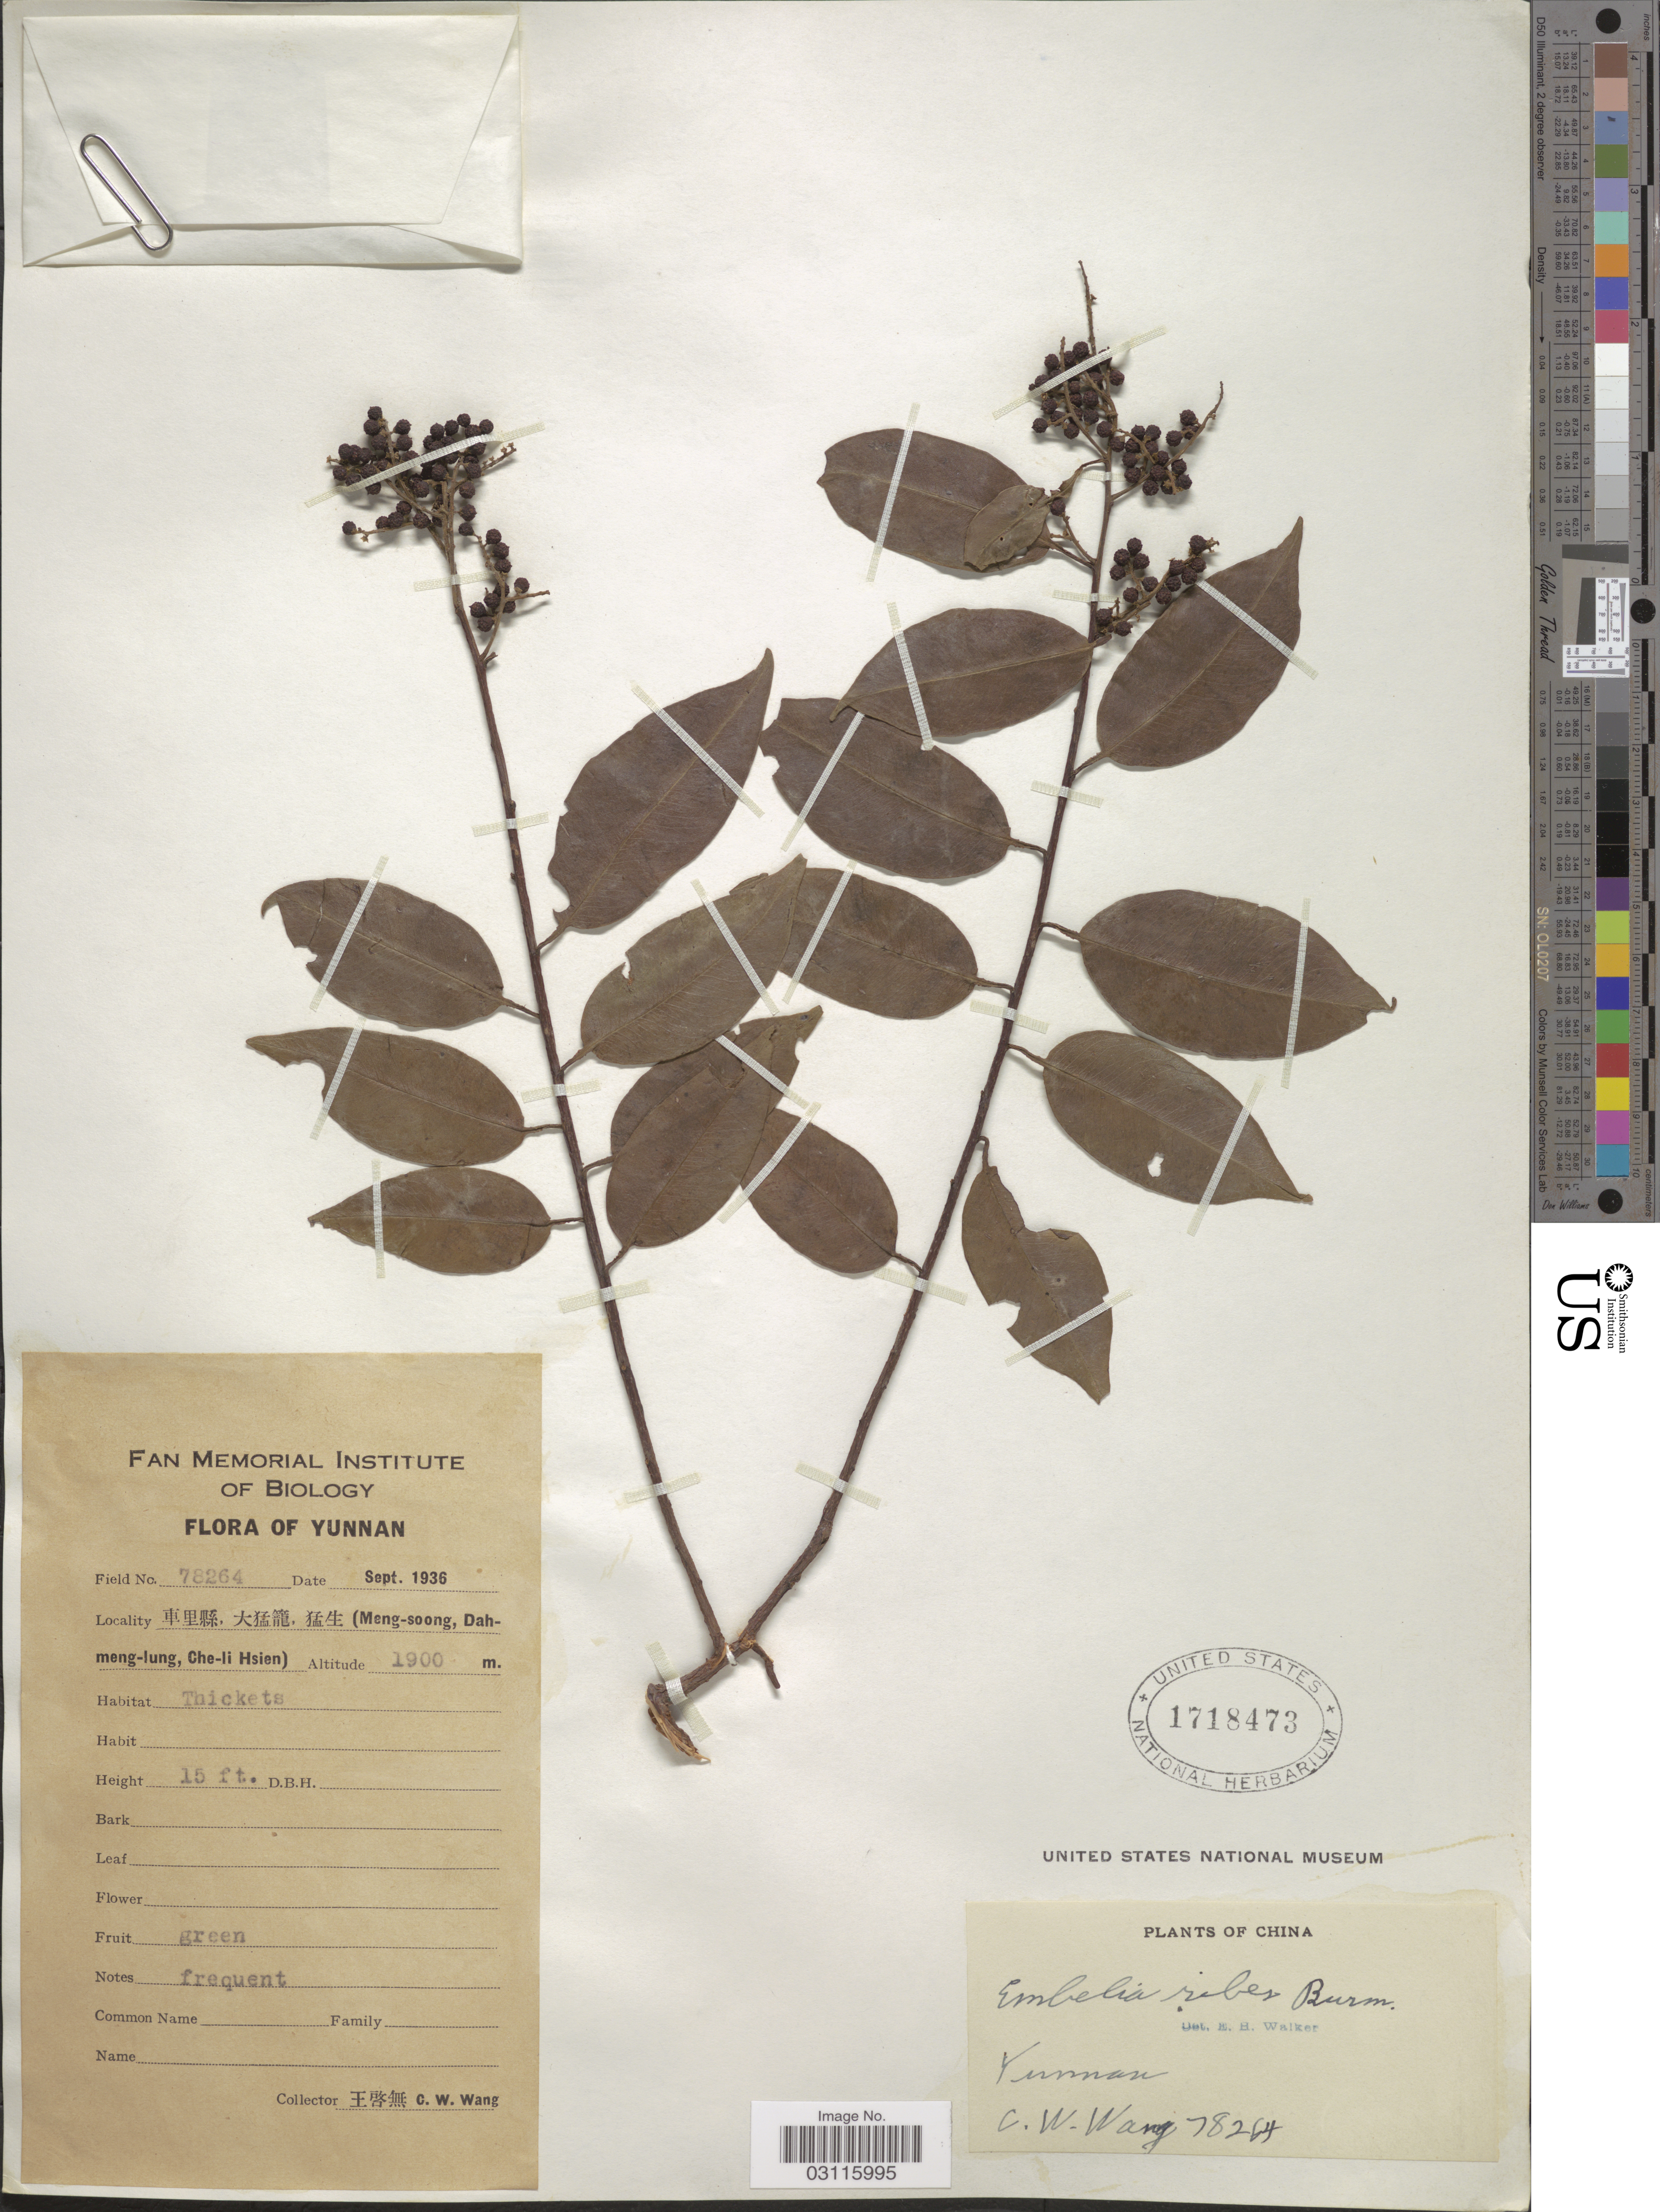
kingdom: Plantae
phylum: Tracheophyta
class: Magnoliopsida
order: Ericales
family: Primulaceae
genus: Embelia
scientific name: Embelia ribes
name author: Burm. f.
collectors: C. W. Wang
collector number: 78264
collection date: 1936-09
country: China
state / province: Yunnan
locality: X (Meng-soong, Dahmeng-lung, Che-li Hsien).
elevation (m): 1900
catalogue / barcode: US 1718473